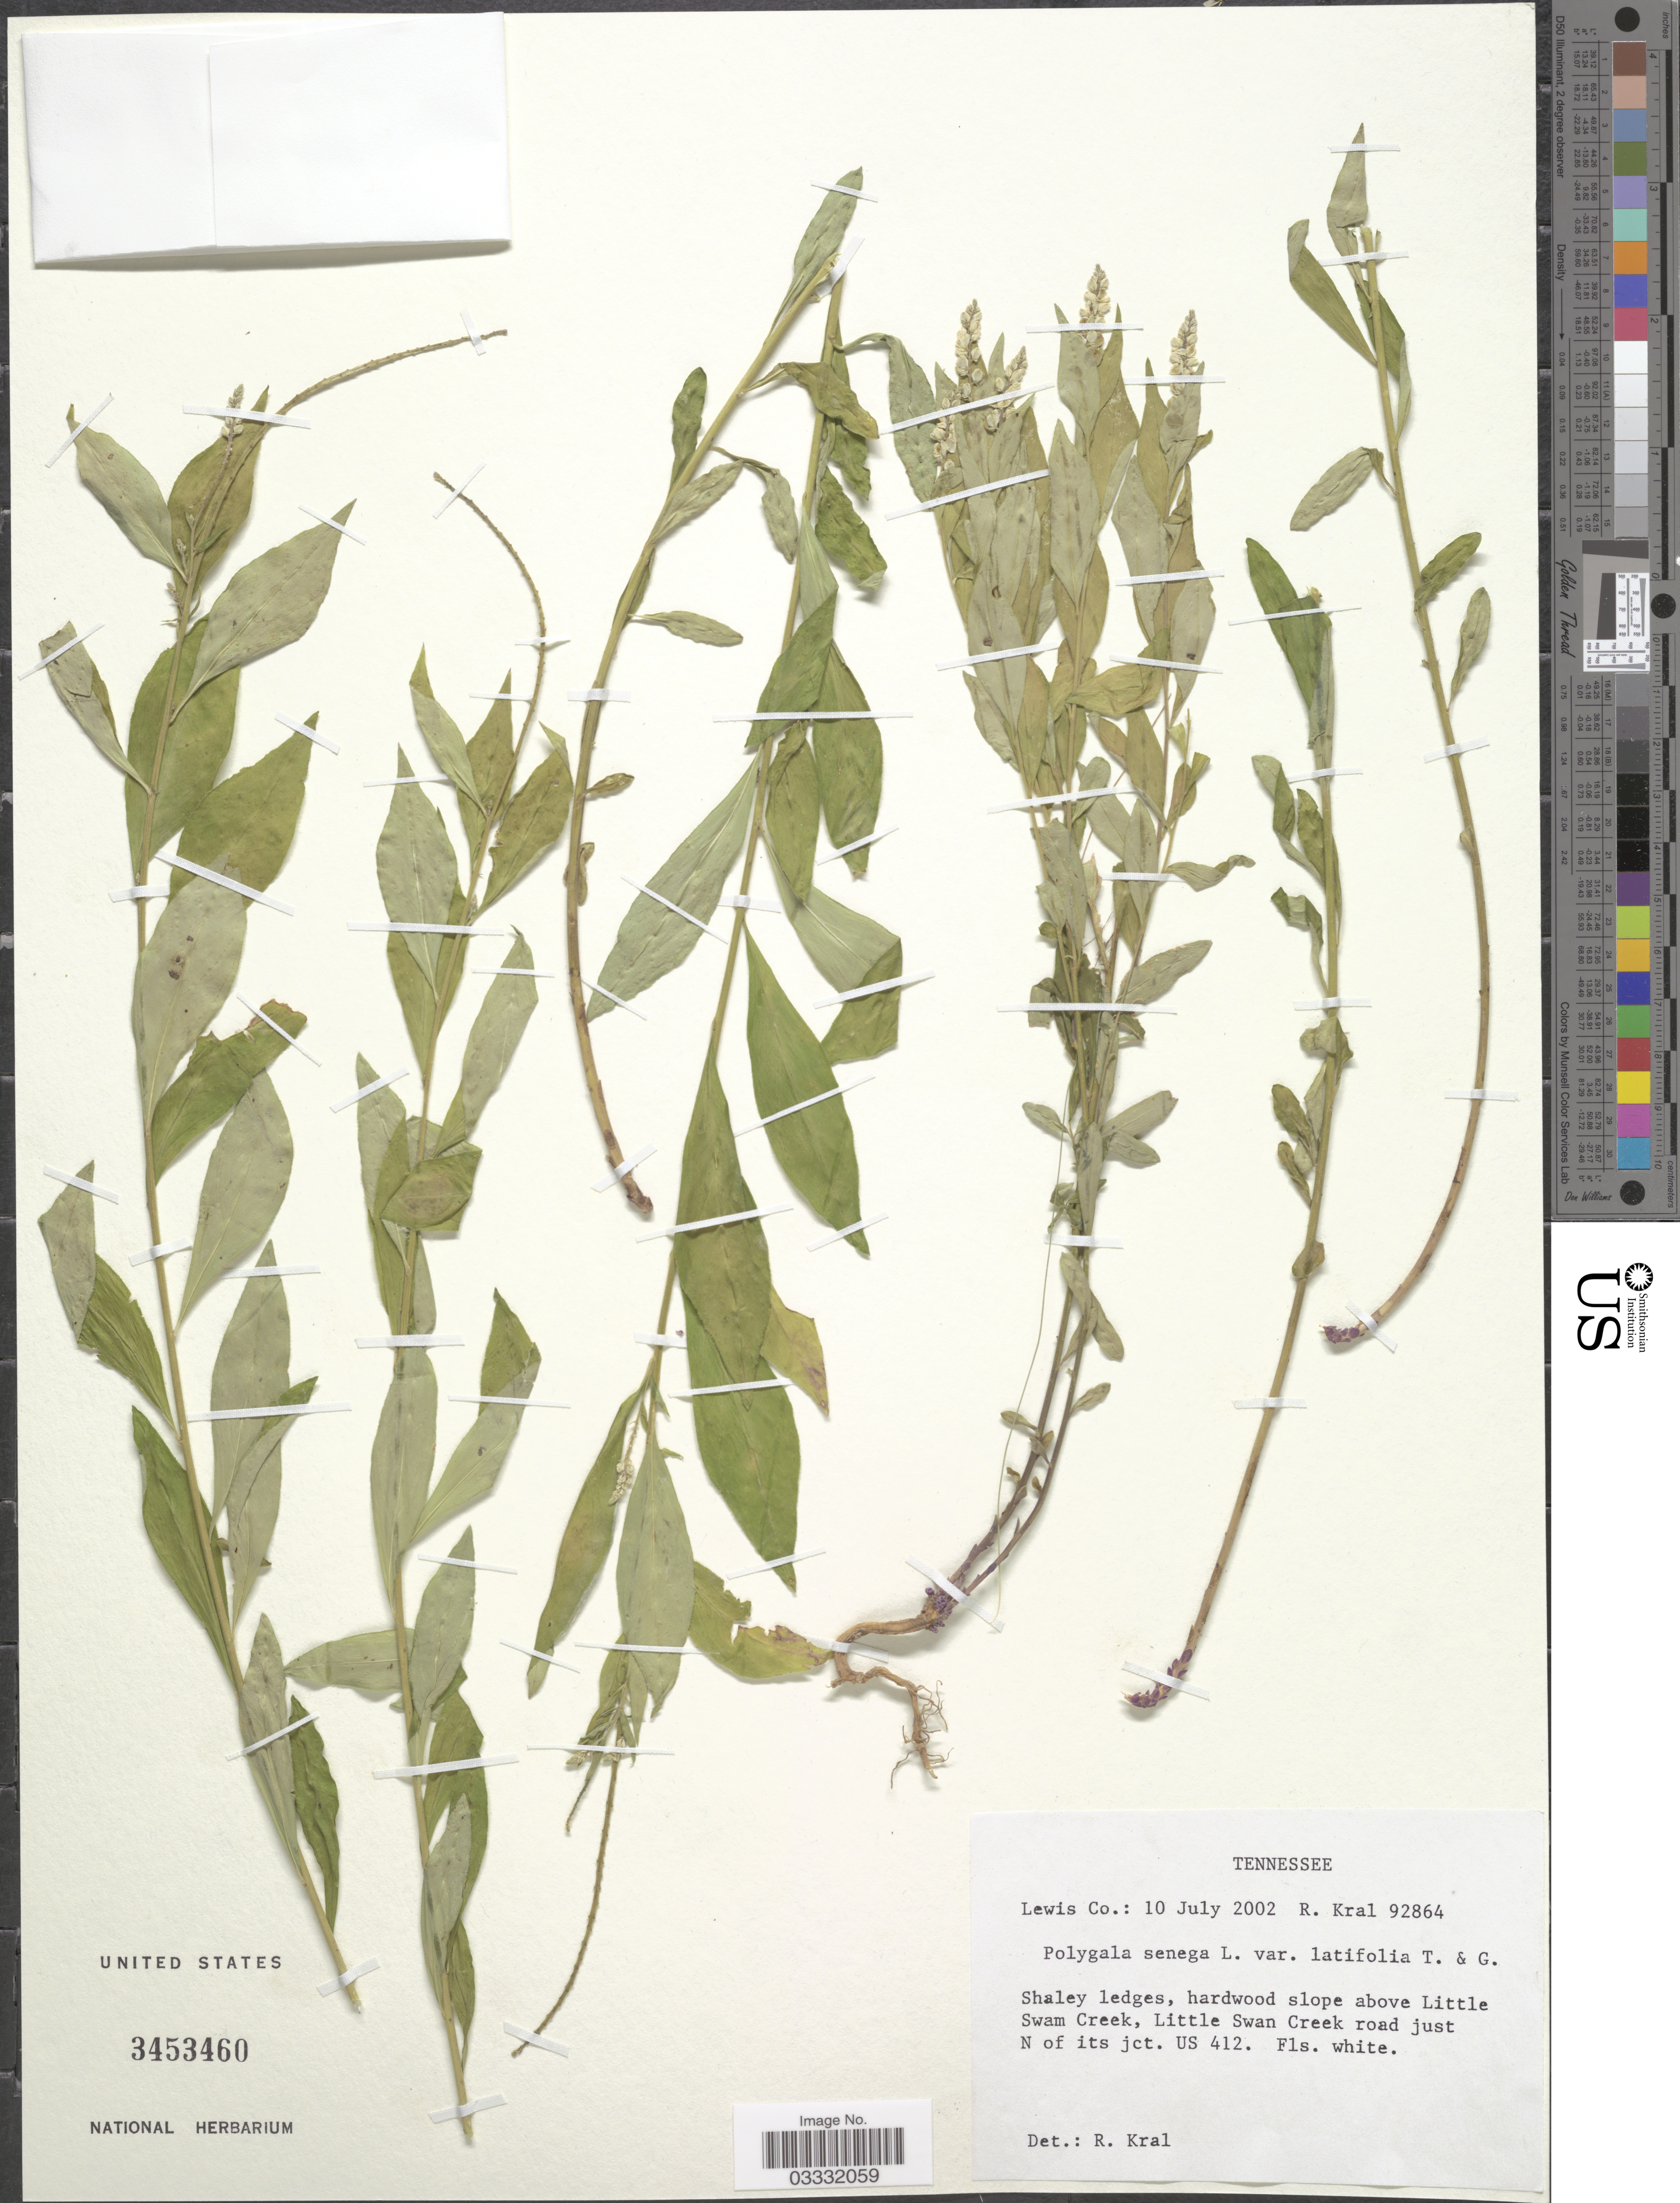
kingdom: Plantae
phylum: Tracheophyta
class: Magnoliopsida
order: Fabales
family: Polygalaceae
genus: Polygala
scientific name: Polygala senega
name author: L.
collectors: R. Kral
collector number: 92864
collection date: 2002-07-10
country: United States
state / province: Tennessee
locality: Lewis Co. Shaley ledges, hardwood slope above Little Swam Creek, Little Swan Creek road just N of its jct. US 412.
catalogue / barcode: US 3453460